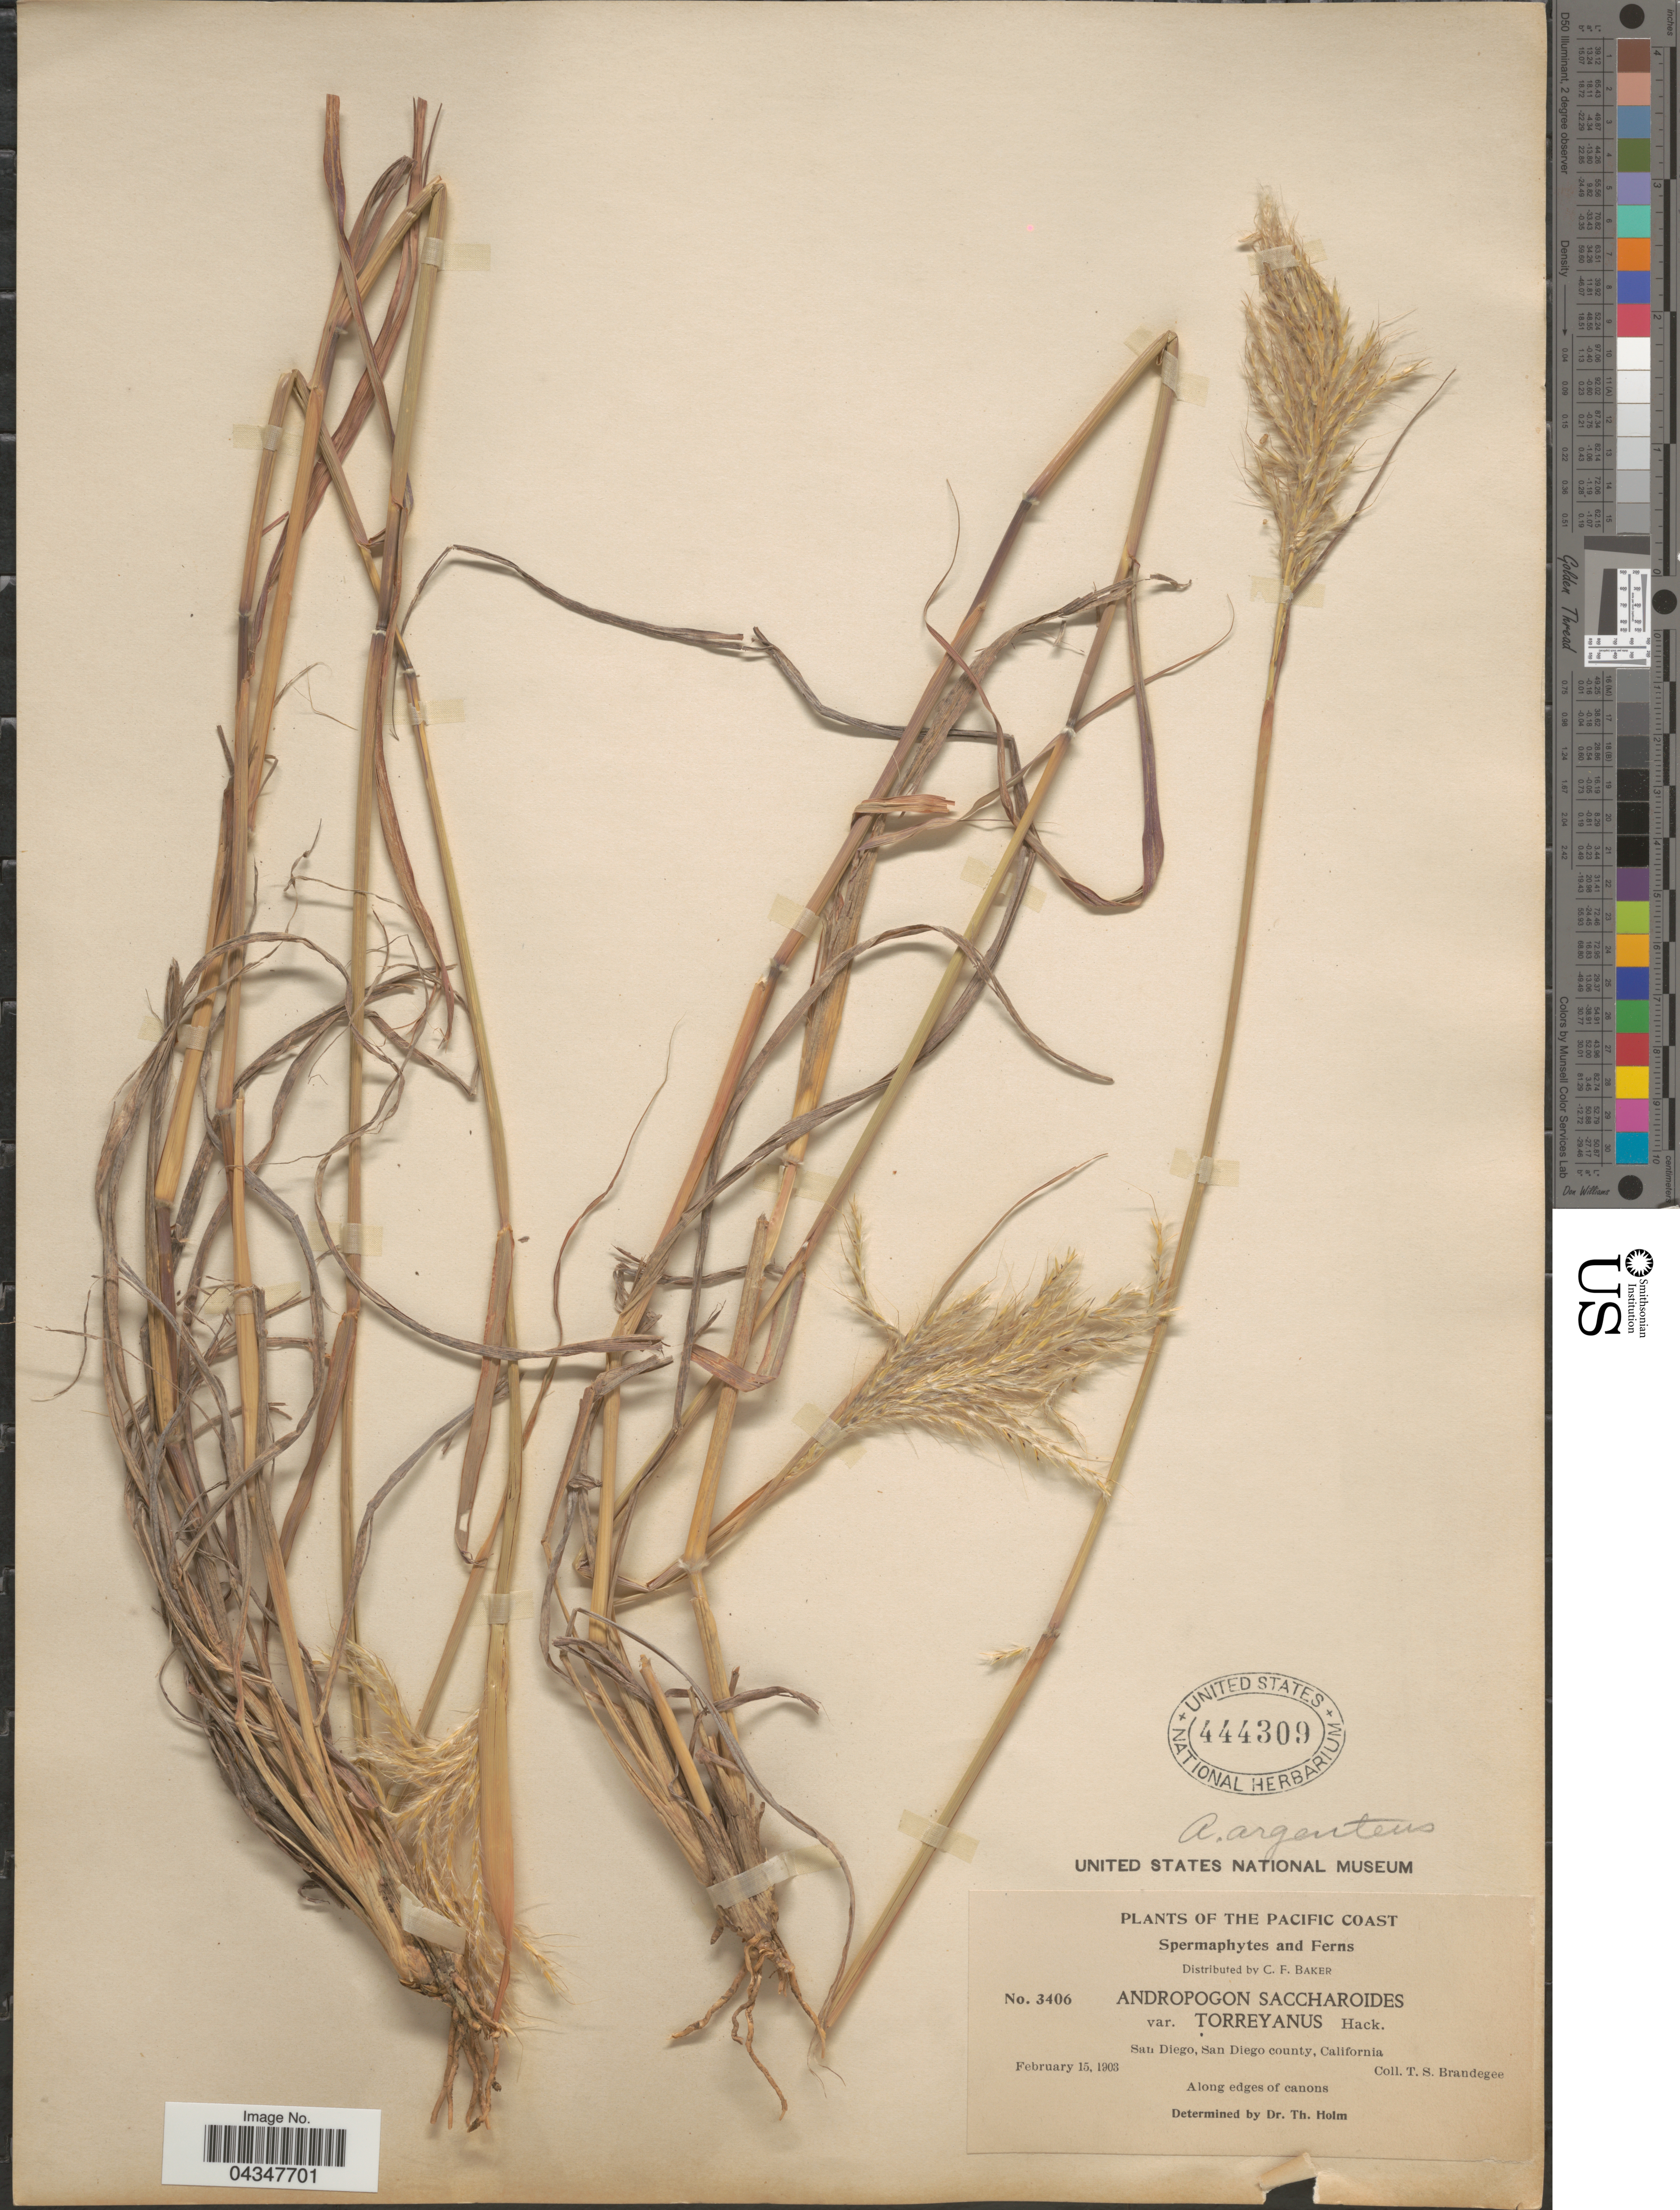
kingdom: Plantae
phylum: Tracheophyta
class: Liliopsida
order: Poales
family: Poaceae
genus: Bothriochloa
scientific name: Bothriochloa barbinodis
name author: (Lag.) Herter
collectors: T. S. Brandegee (herbarium)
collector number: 3406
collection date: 1903-02-15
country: United States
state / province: California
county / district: San Diego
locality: The Pacific Coast. San Diego county.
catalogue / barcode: US 444309